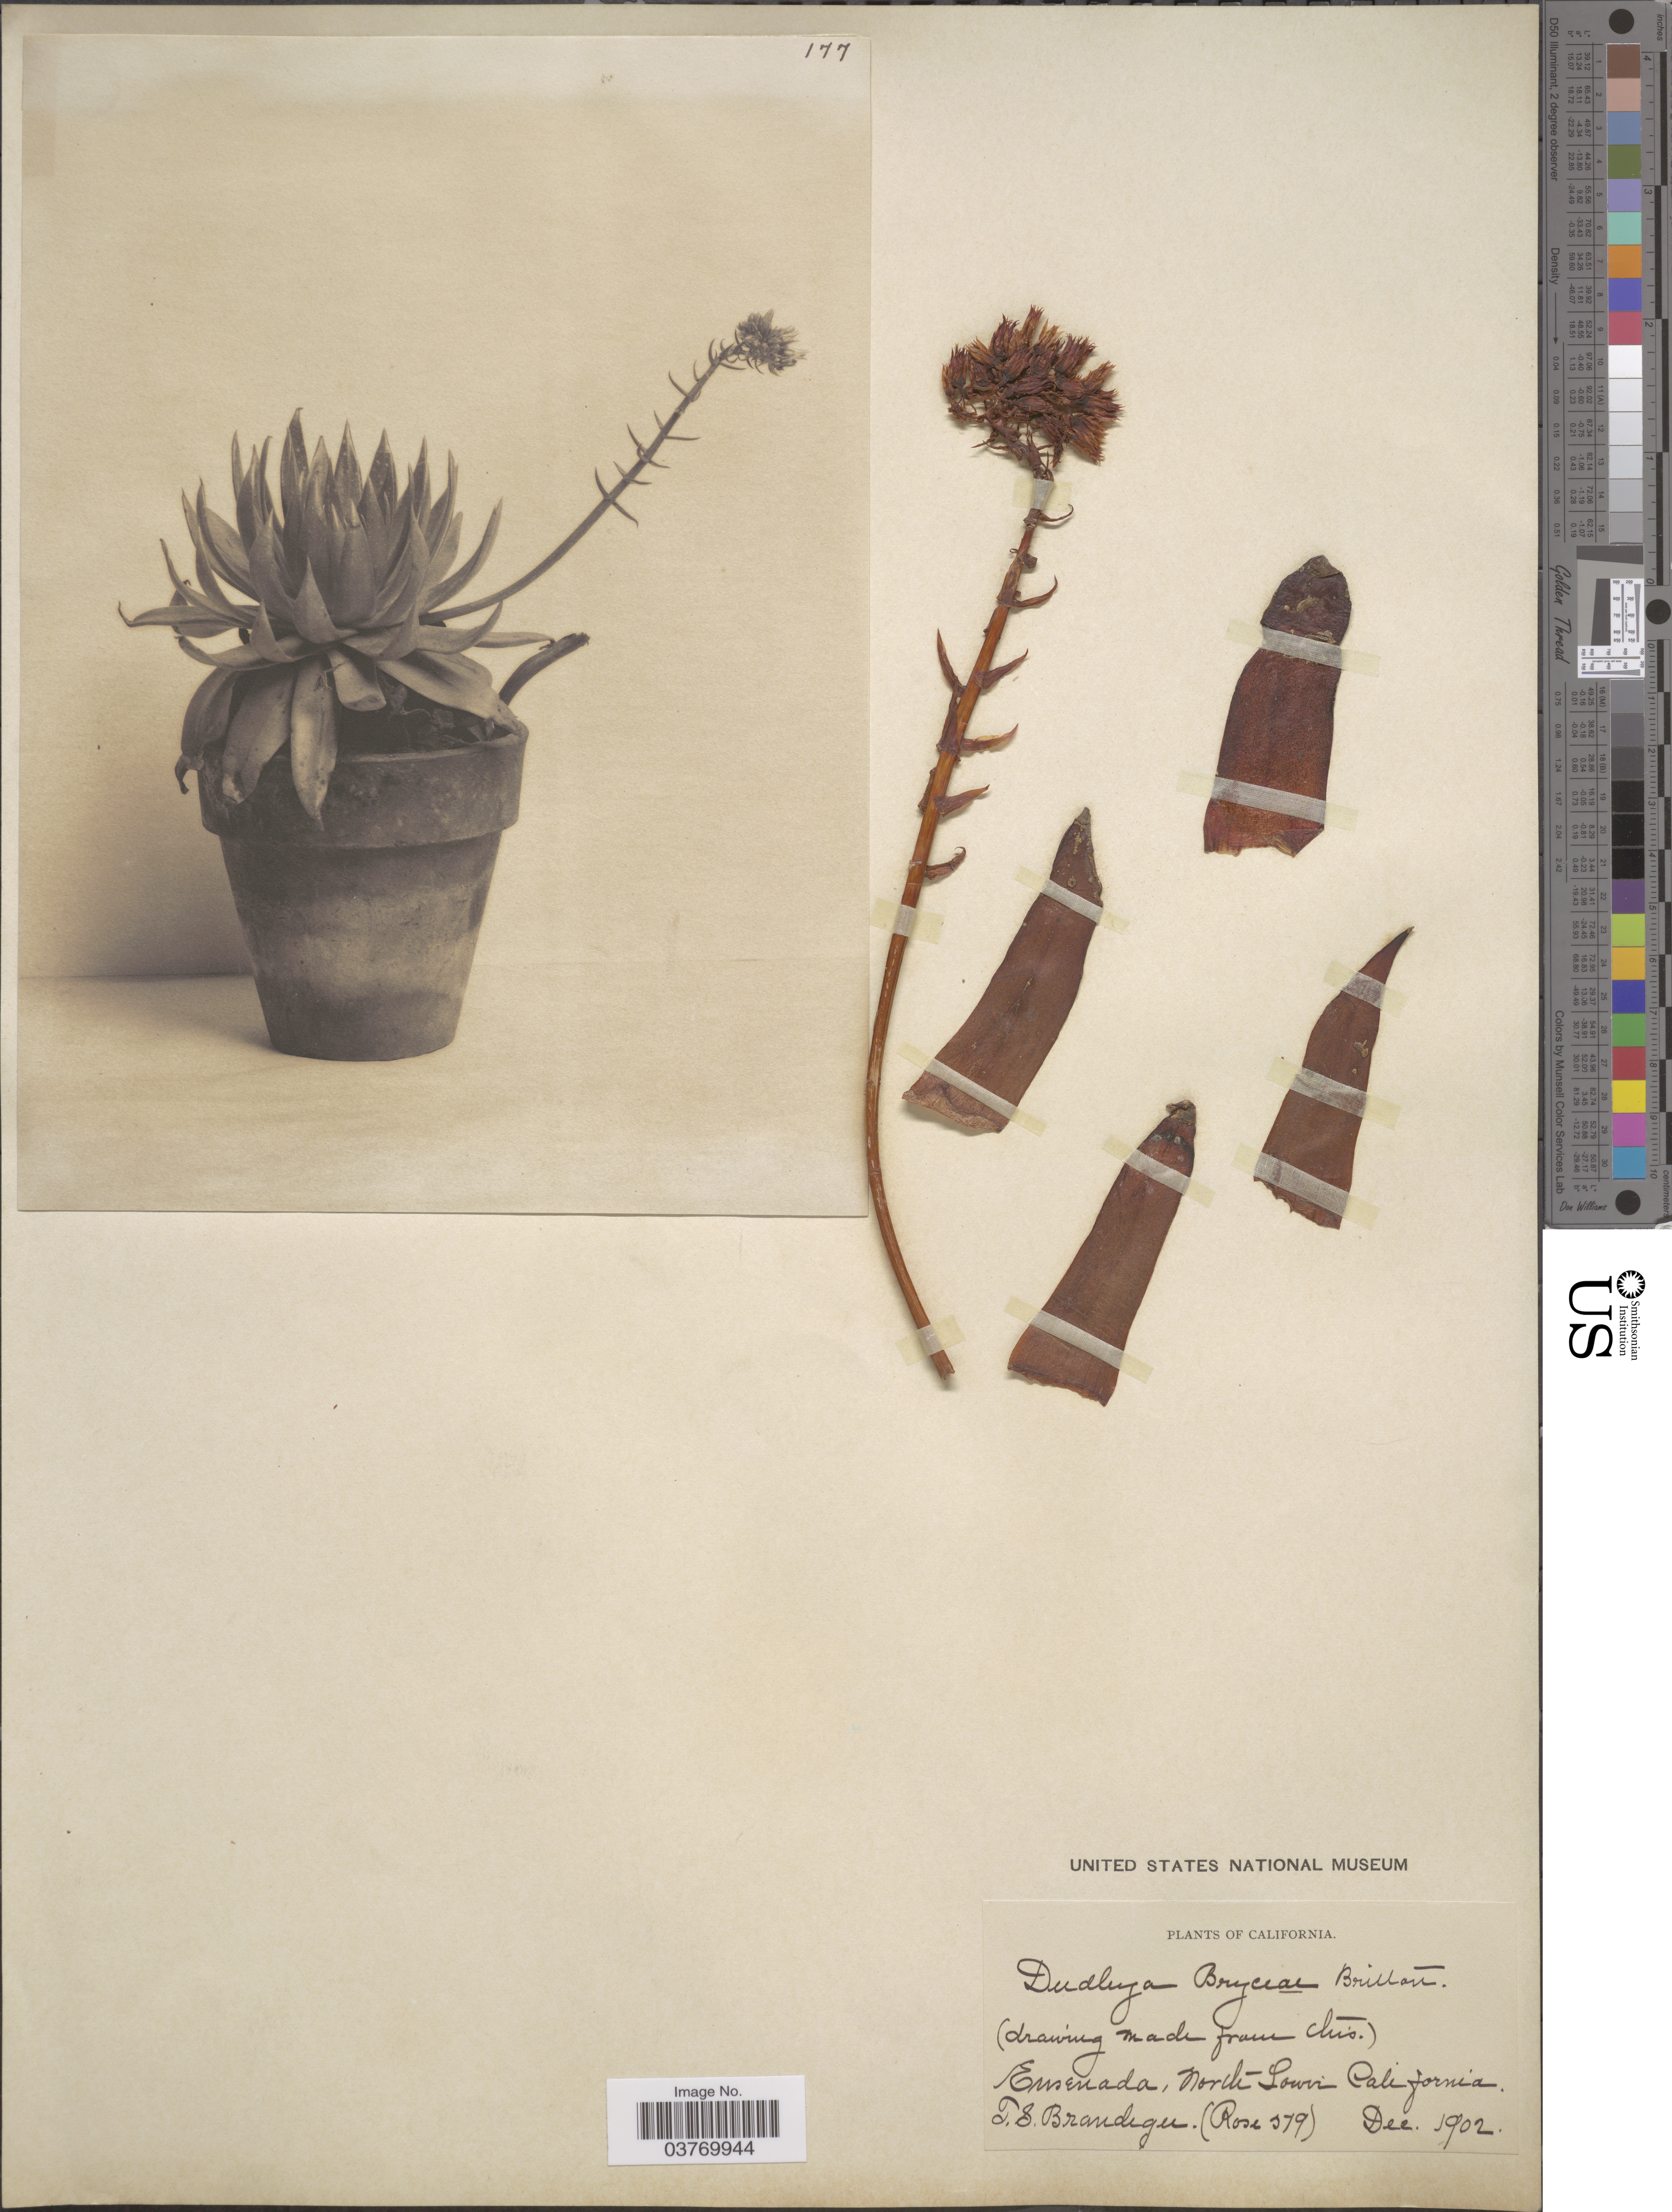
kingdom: Plantae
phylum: Tracheophyta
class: Magnoliopsida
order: Saxifragales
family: Crassulaceae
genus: Dudleya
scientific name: Dudleya bryceae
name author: Britton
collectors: T. S. Brandegee (herbarium)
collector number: Rose 579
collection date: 1902-12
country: Mexico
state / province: Baja California Norte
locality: Ensenada, North Lower California.